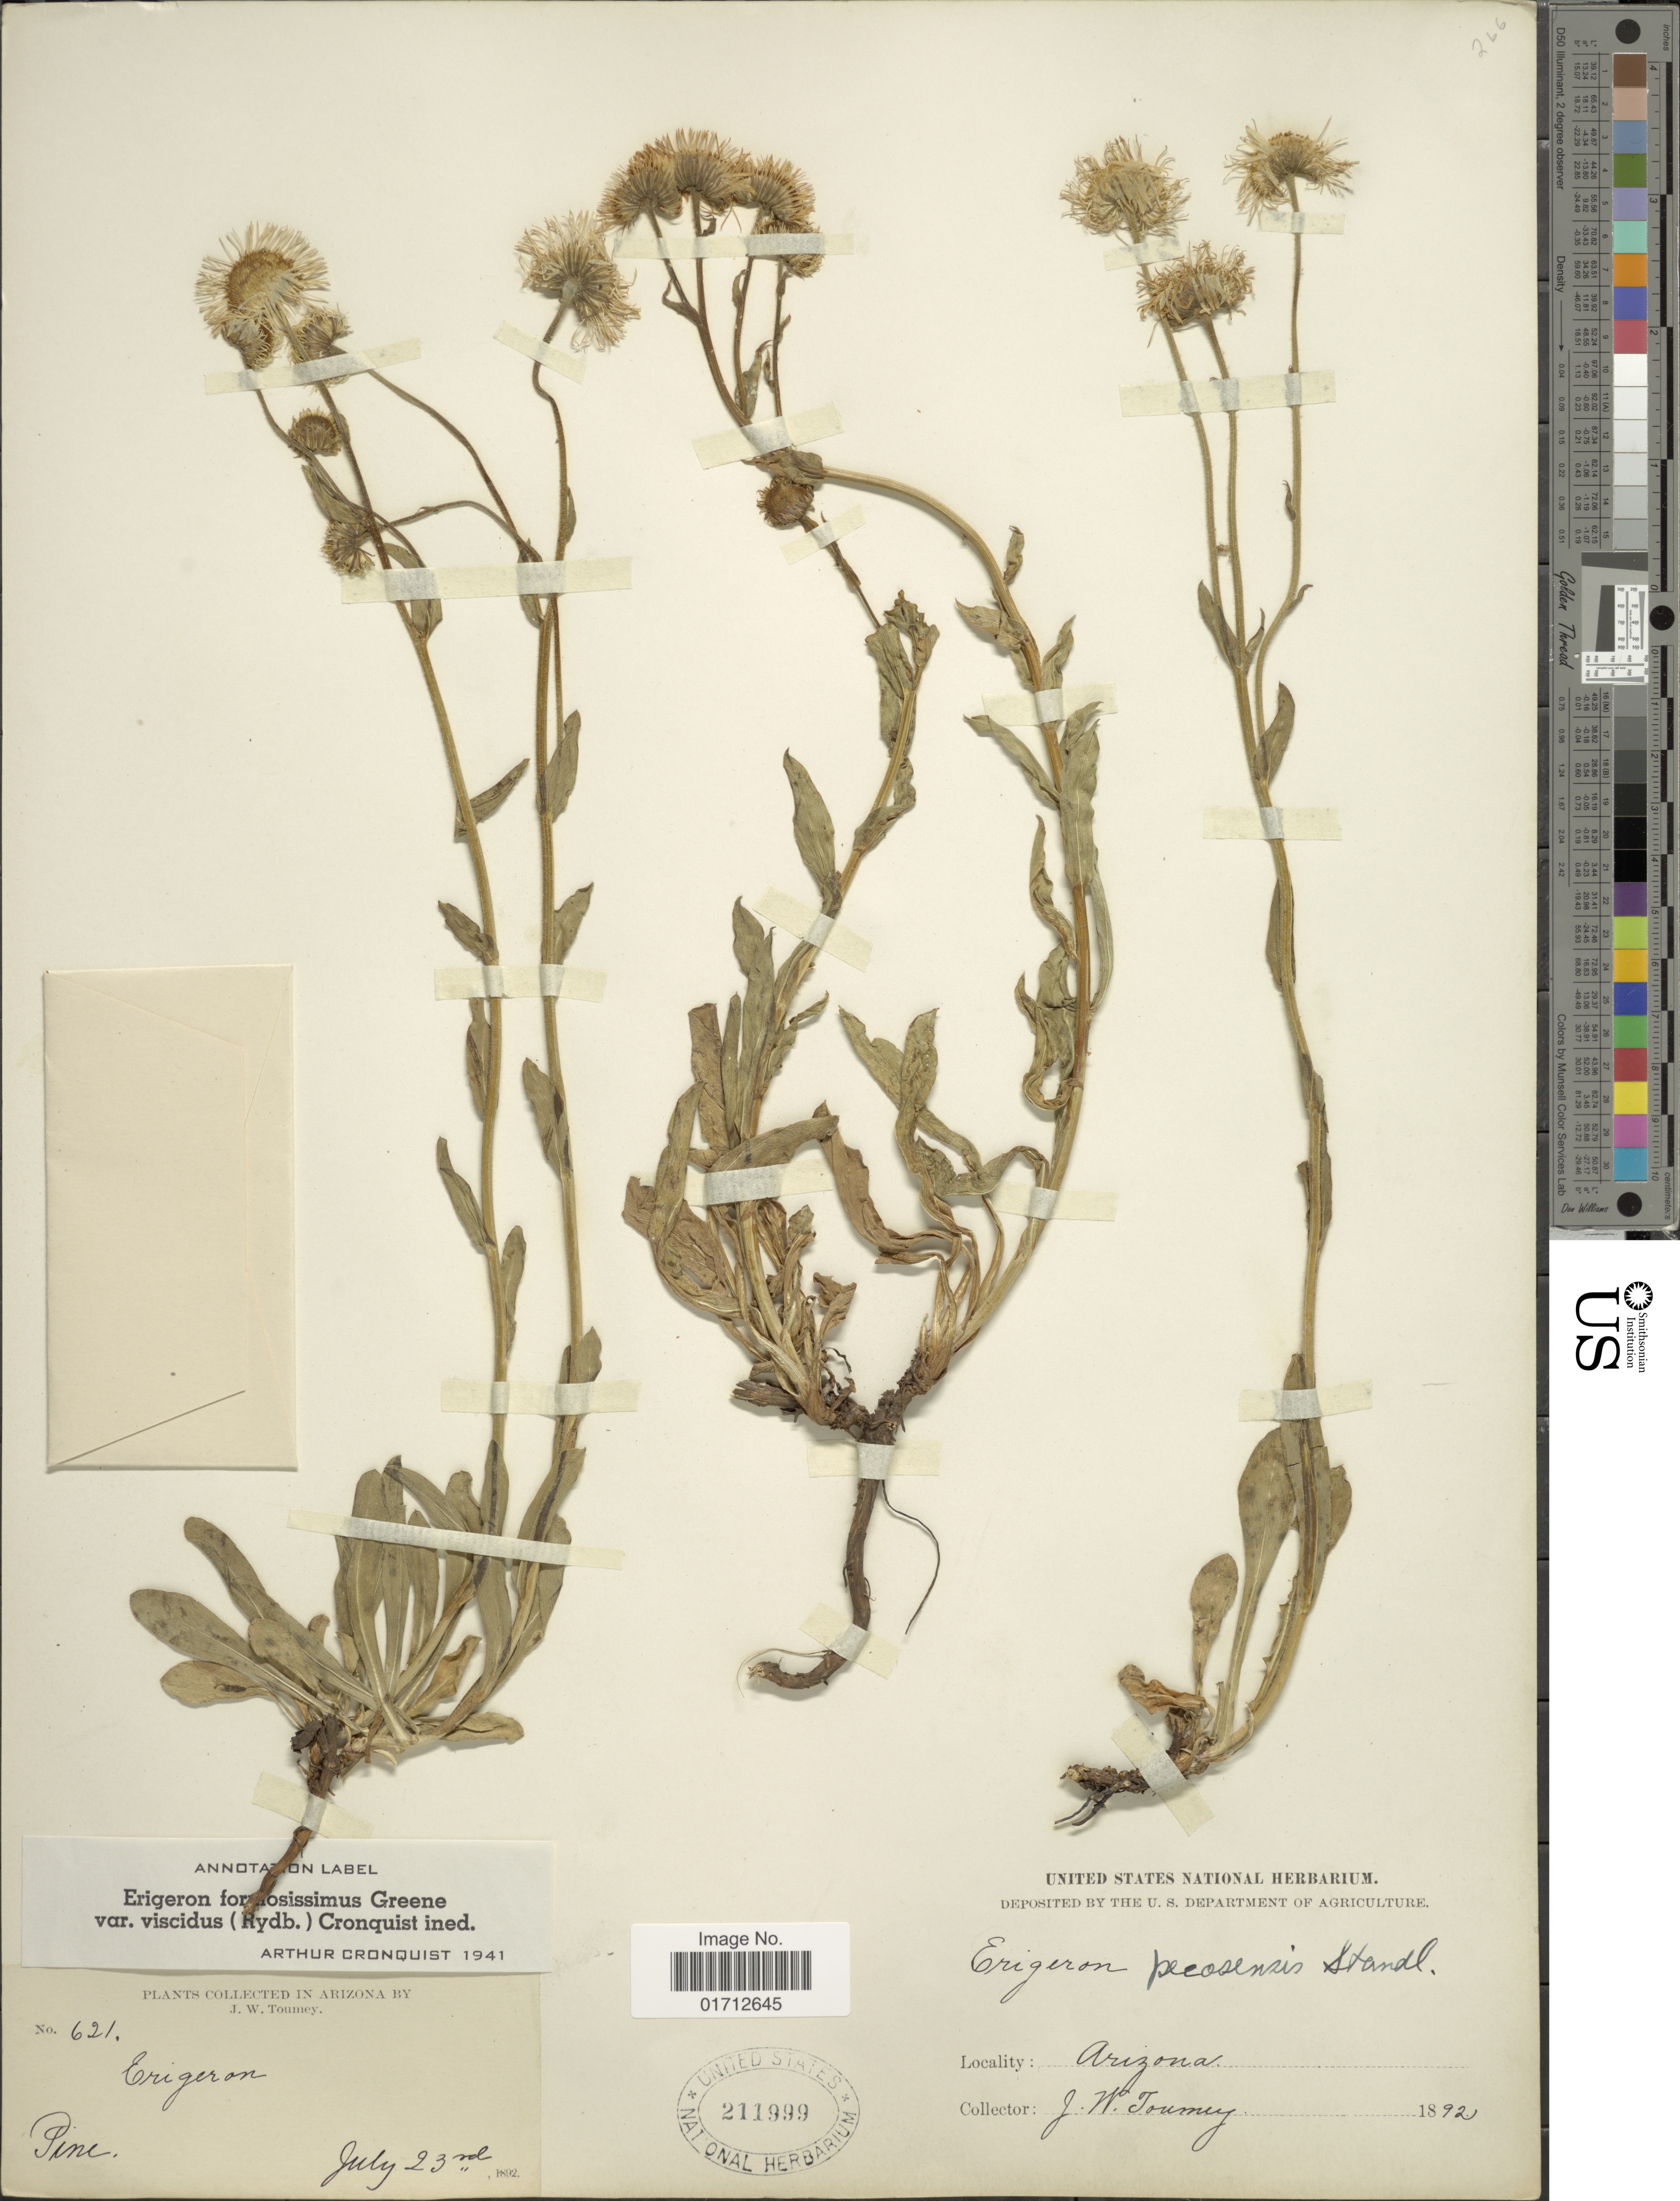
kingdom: Plantae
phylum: Tracheophyta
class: Magnoliopsida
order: Asterales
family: Asteraceae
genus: Erigeron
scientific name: Erigeron formosissimus var. viscidus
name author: (Rydb.) Cronq.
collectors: J. W. Toumey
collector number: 621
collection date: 1892-07-23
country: United States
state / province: Arizona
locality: Pine, Arizona.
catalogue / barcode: US 211999